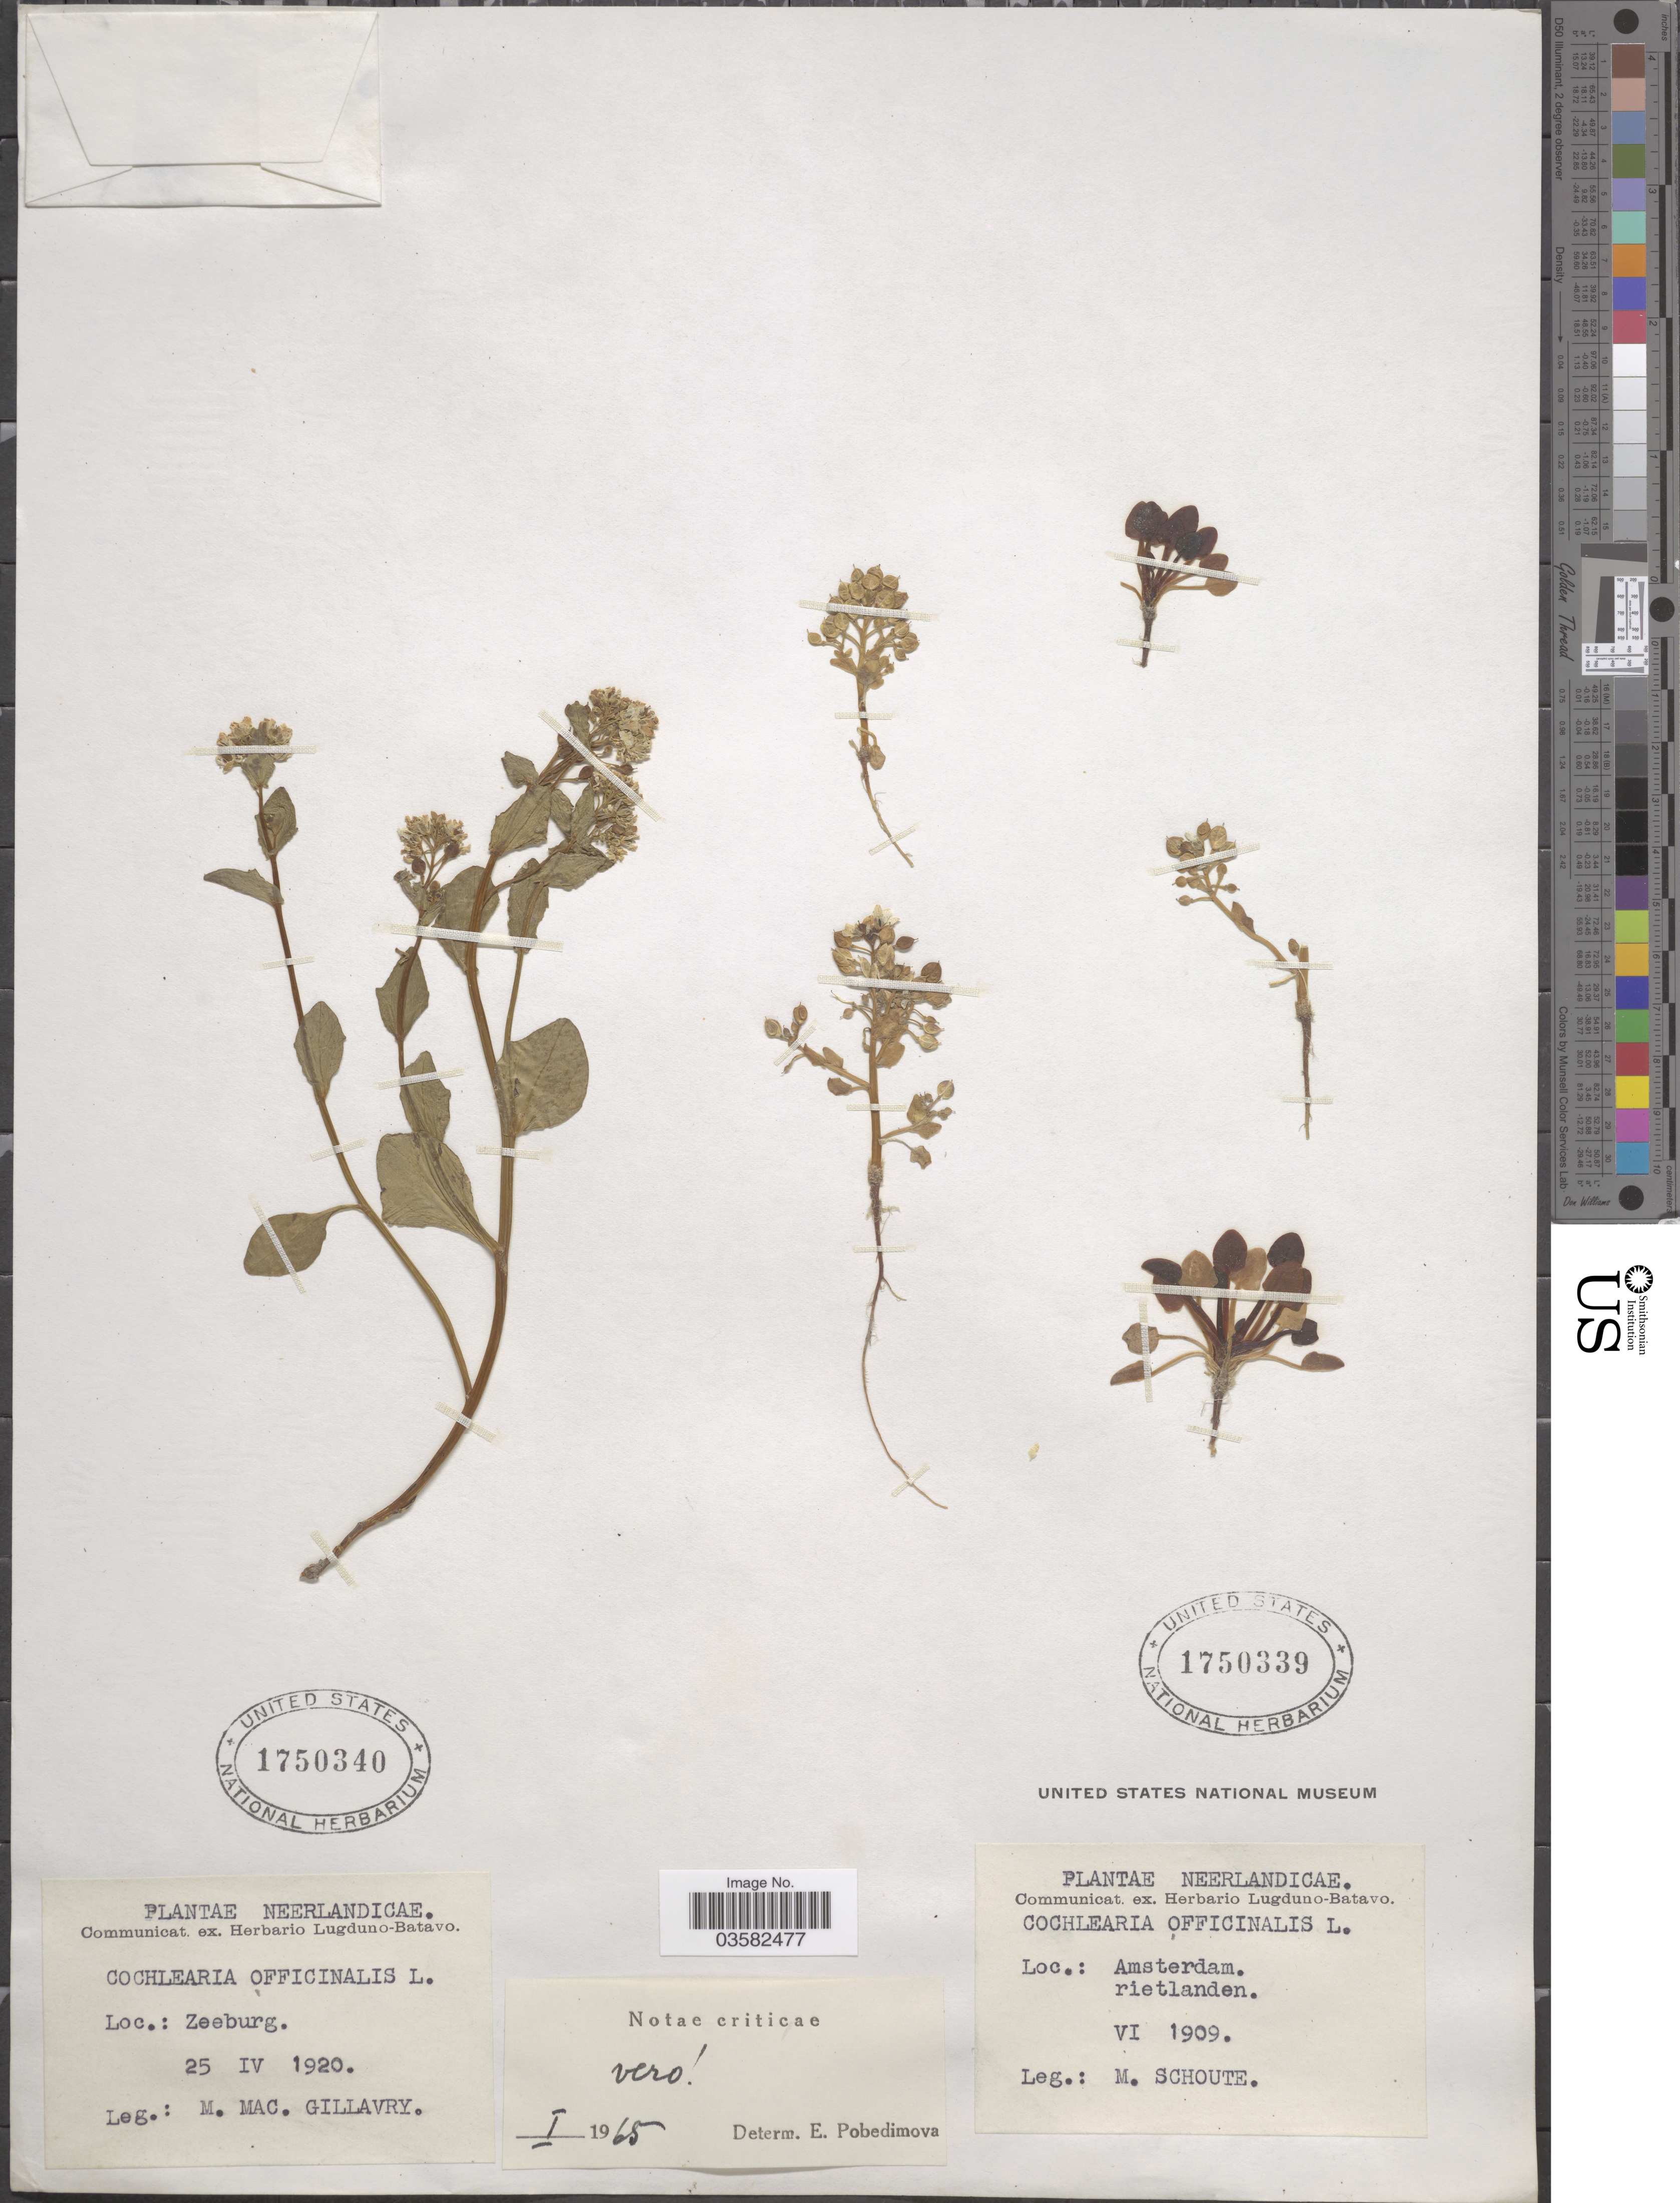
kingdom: Plantae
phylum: Tracheophyta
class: Magnoliopsida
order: Brassicales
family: Brassicaceae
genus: Cochlearia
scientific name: Cochlearia officinalis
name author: L.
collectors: M. Gillavry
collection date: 1920-04-25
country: Netherlands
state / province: Noord Holland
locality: Zeeburg.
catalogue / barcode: US 1750340